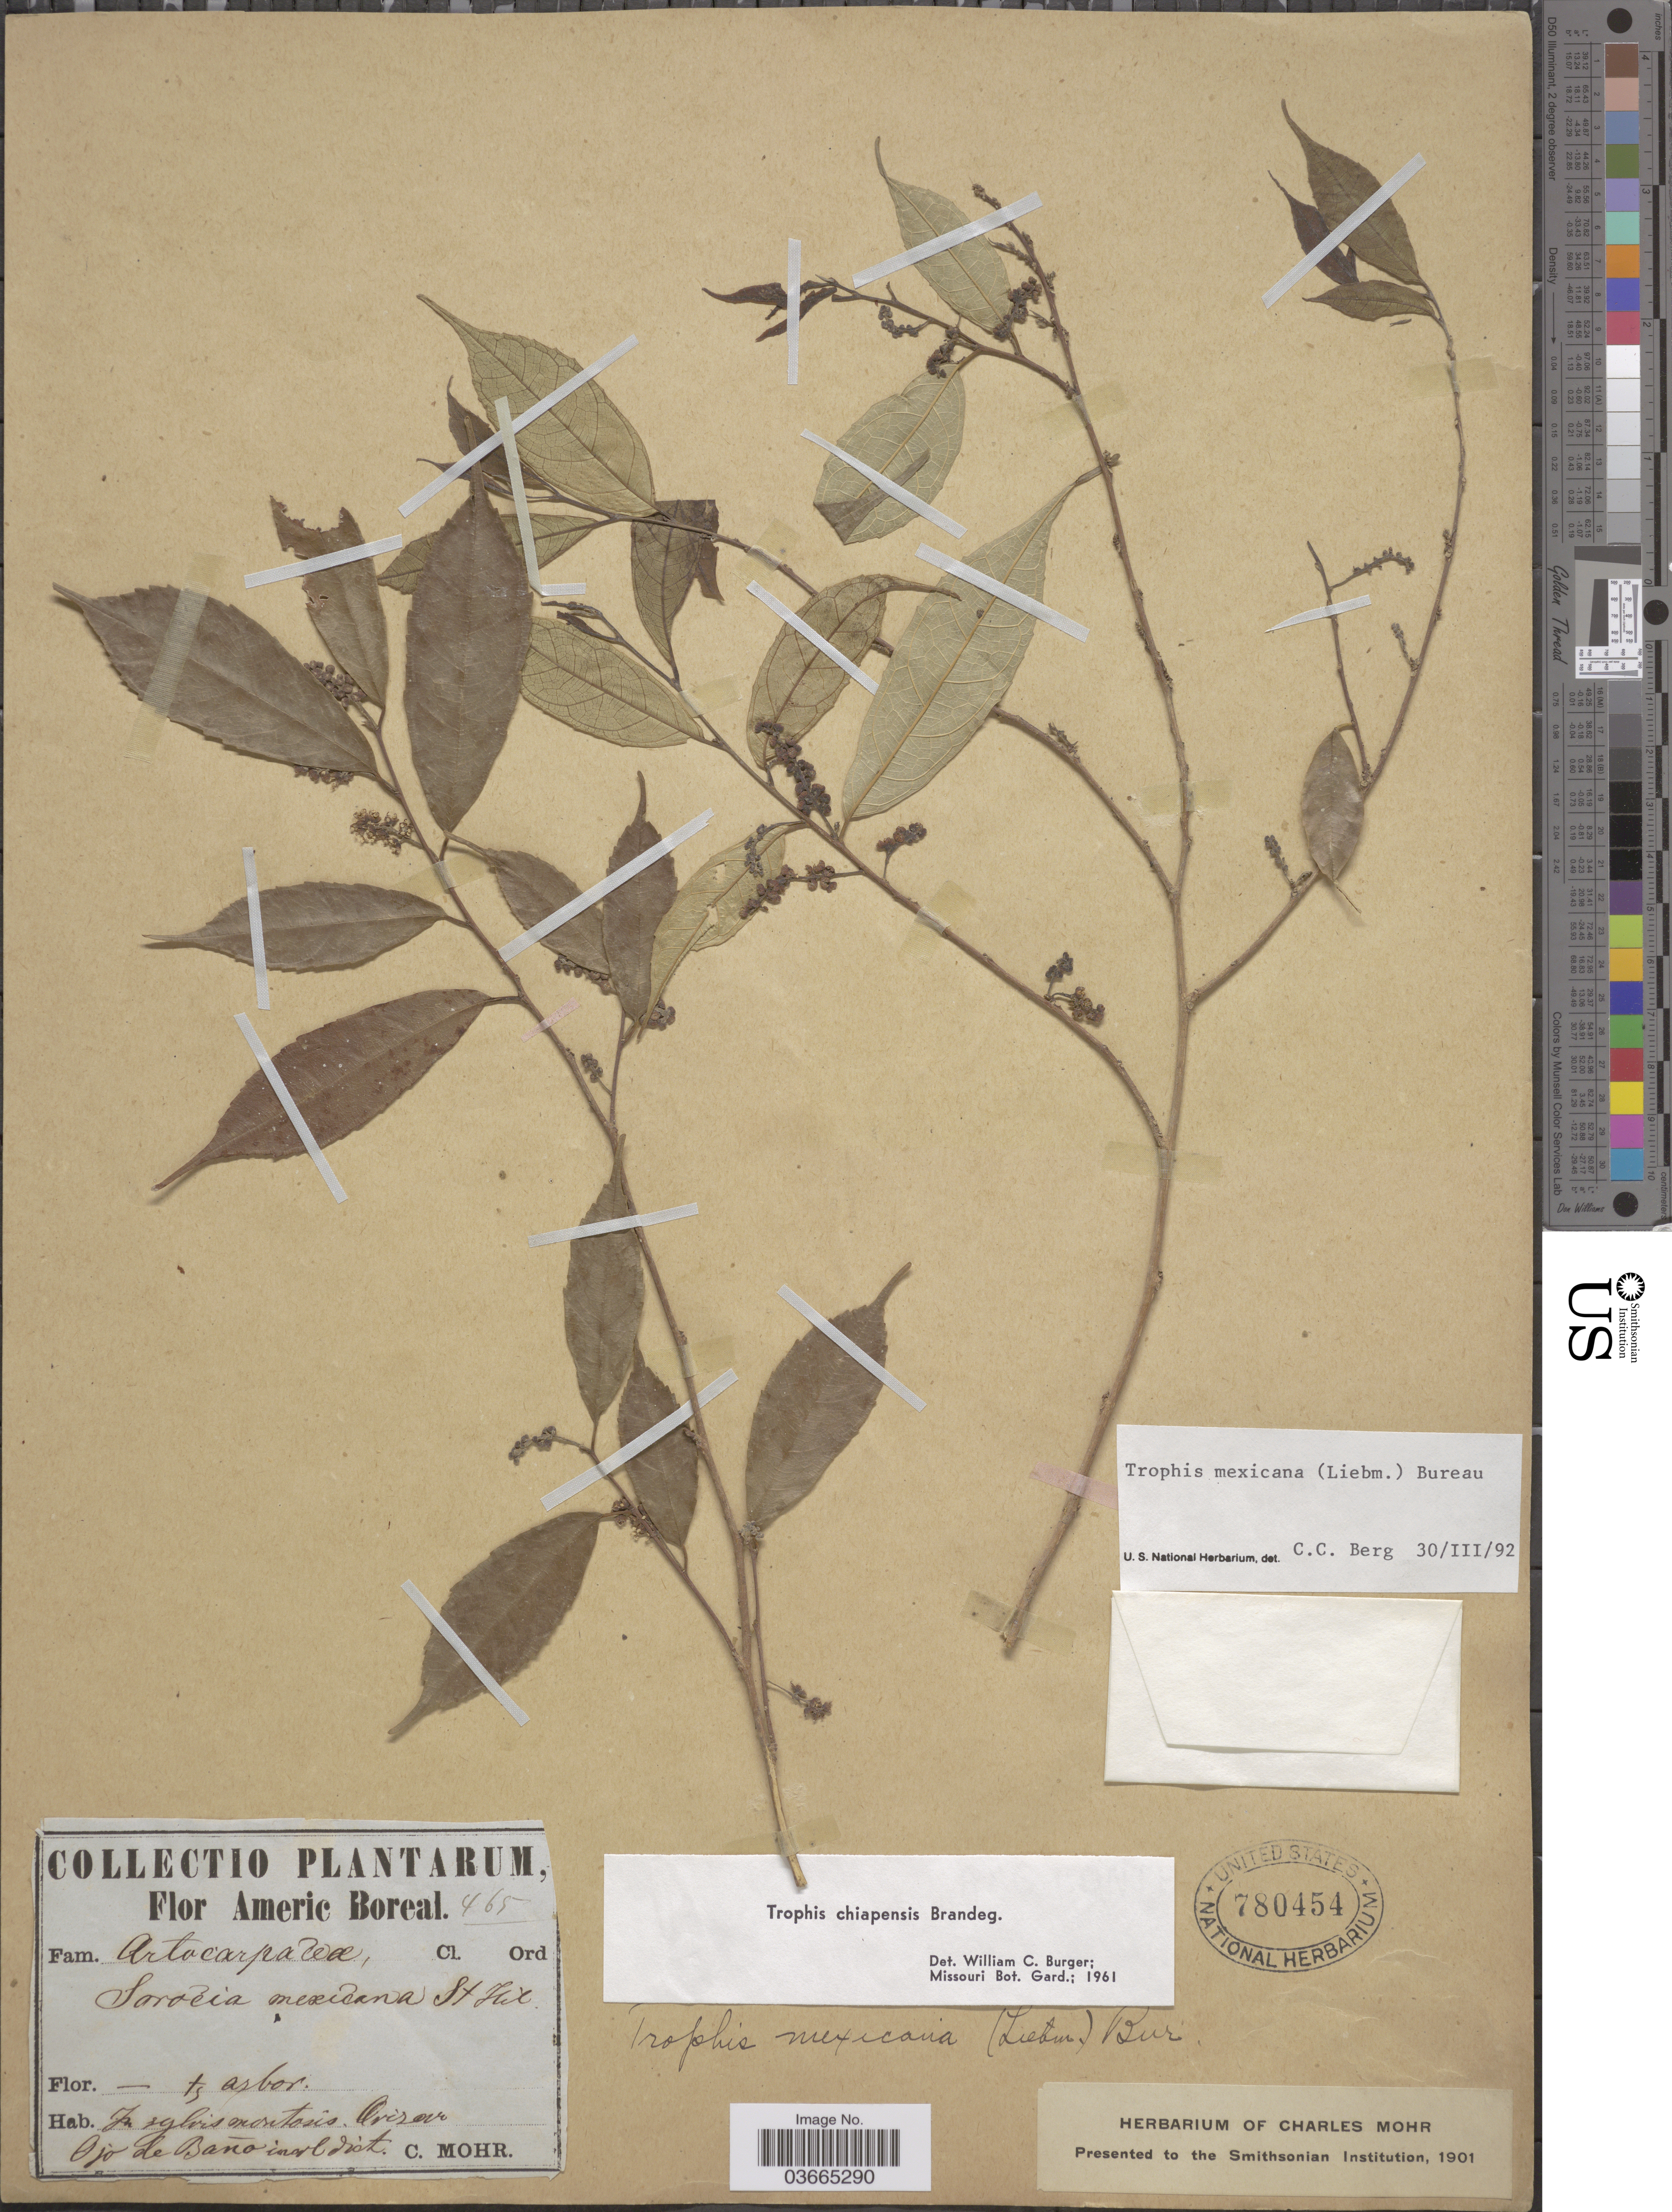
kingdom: Plantae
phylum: Tracheophyta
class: Magnoliopsida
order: Rosales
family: Moraceae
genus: Trophis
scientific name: Trophis mexicana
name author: (Liebm.) Bureau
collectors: Mohr, C. T. (herbarium)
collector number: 465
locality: Americ Boreal. Ts arbor. In sylvis mositosis ! Ojo de Baño in !.*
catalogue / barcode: US 780454